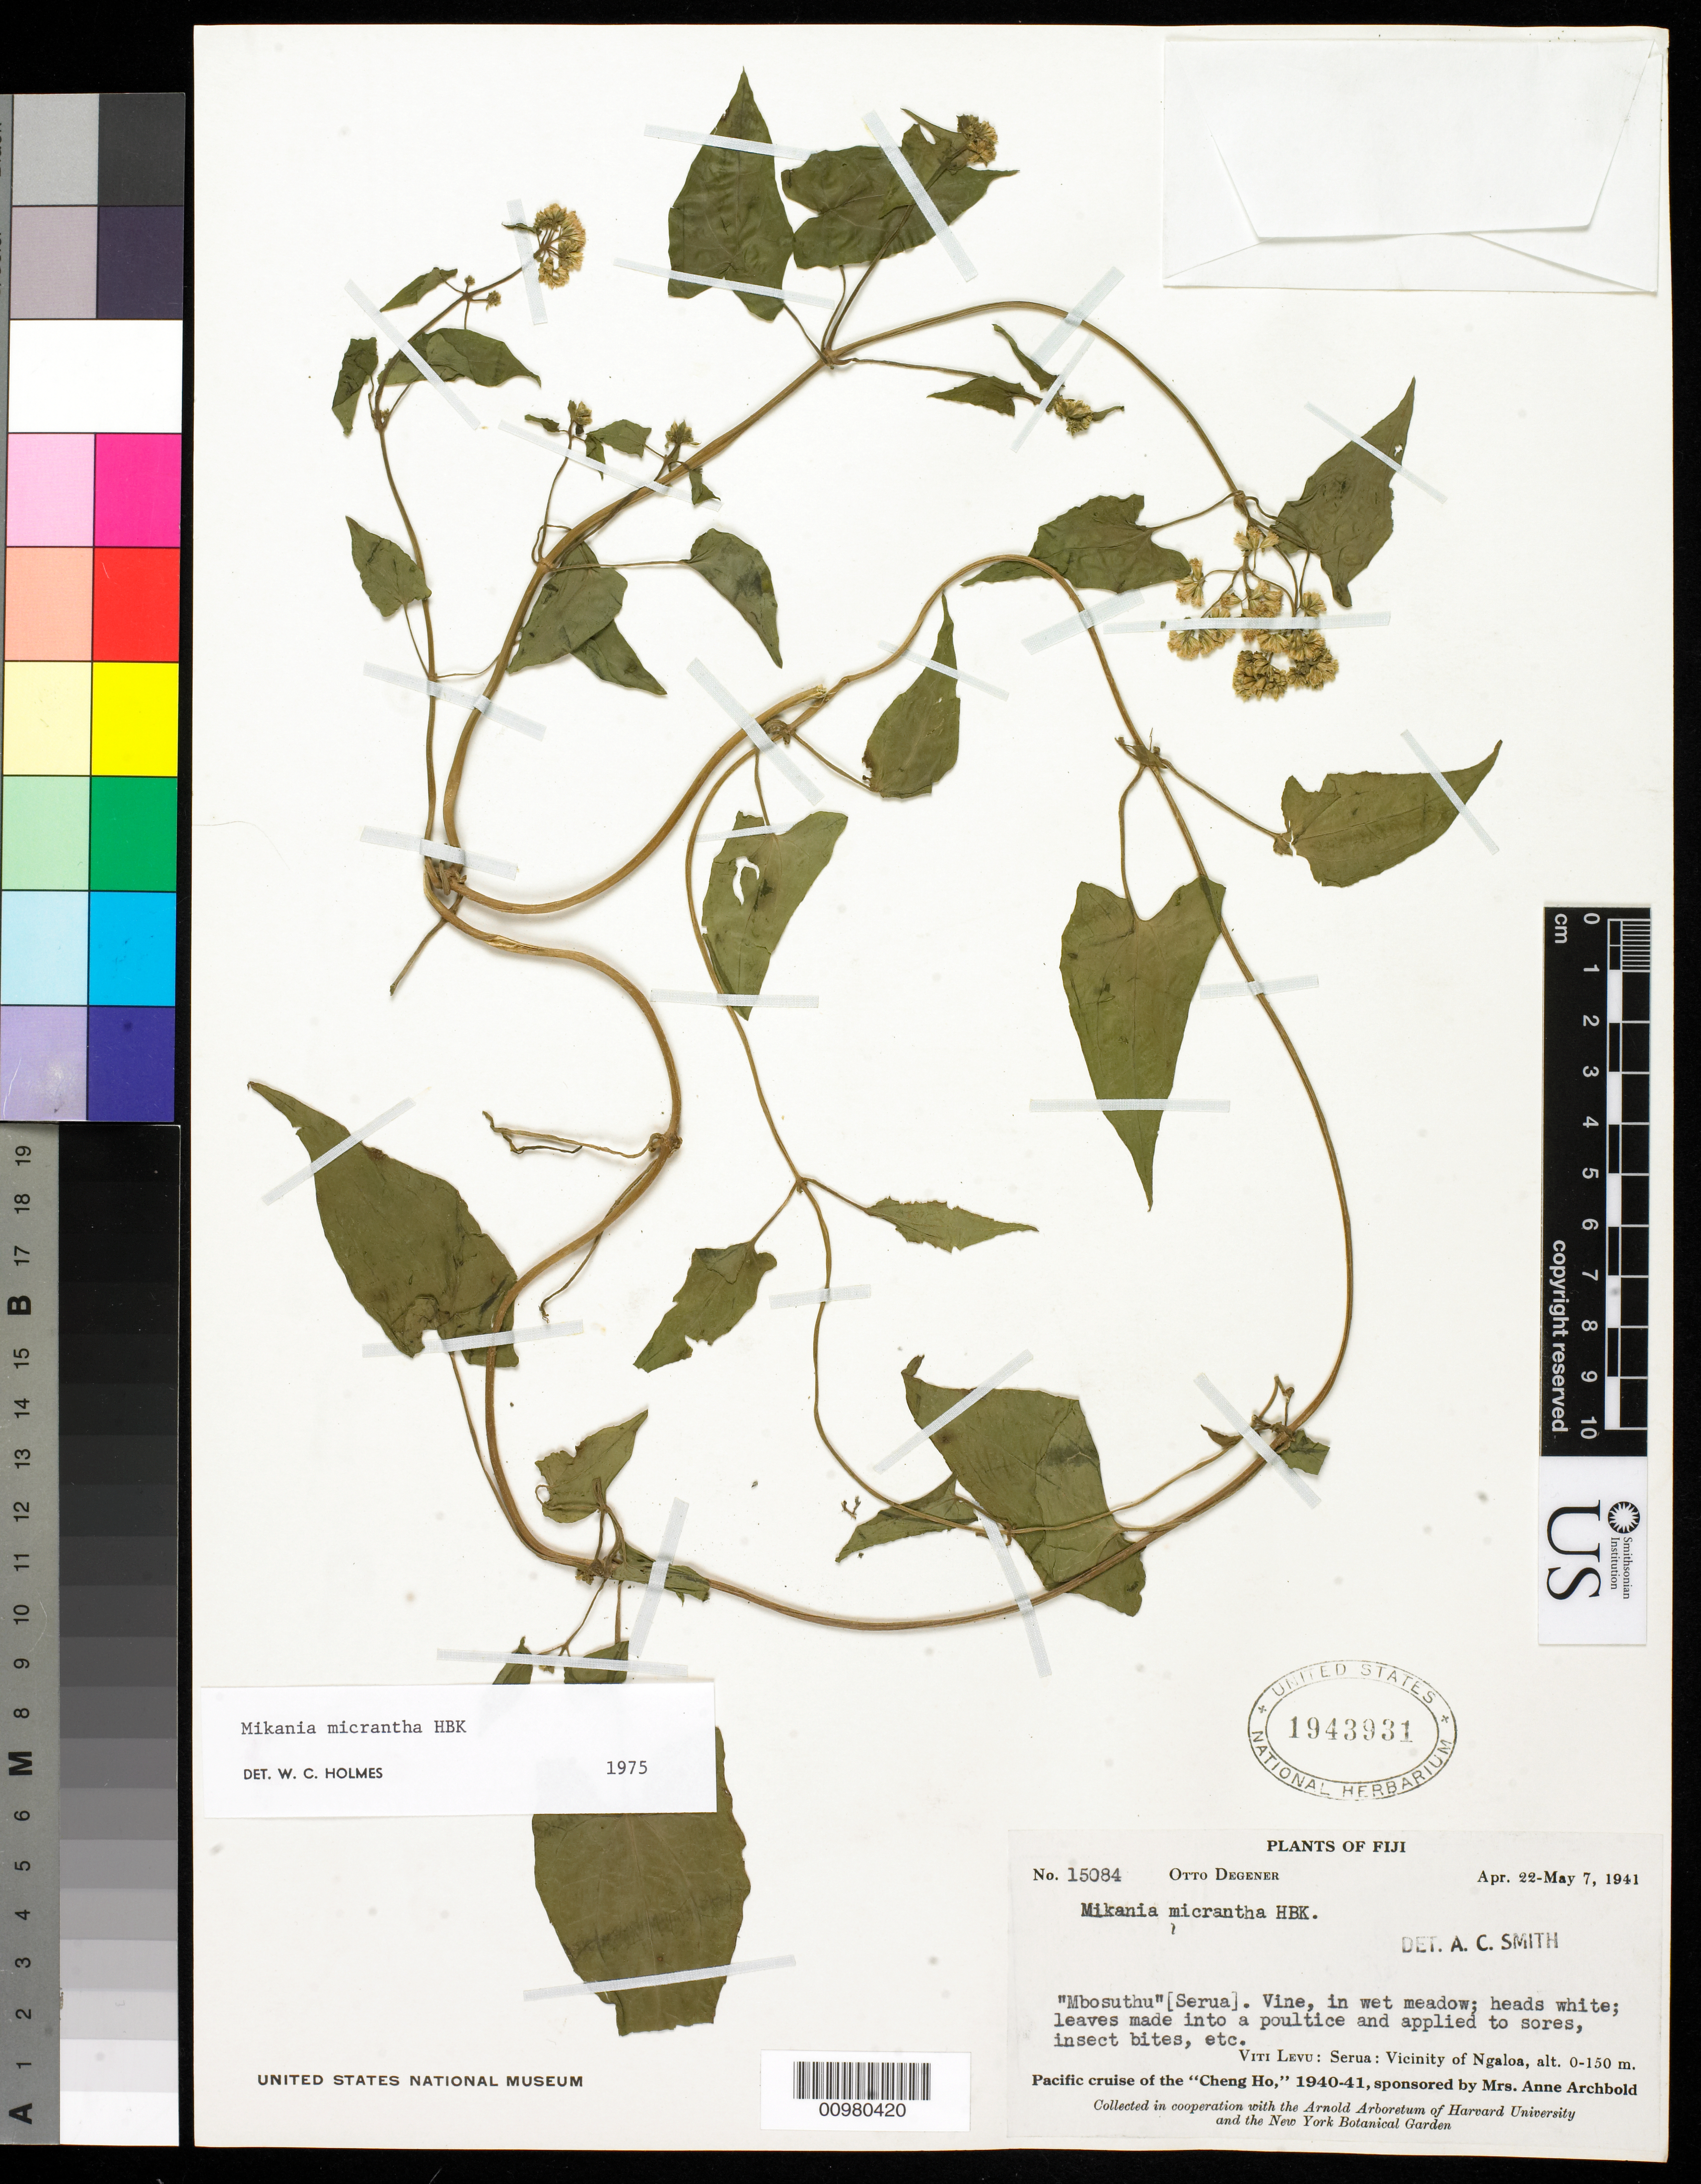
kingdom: Plantae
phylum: Tracheophyta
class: Magnoliopsida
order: Asterales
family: Asteraceae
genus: Mikania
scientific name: Mikania micrantha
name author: Kunth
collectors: O. Degener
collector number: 15084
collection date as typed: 22 Apr 1941 to 07 May 1941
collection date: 1941-04-22/1941-05-07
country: Fiji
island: Viti Levu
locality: Serua, Vicinity of Ngaloa.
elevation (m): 0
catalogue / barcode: US 1943931